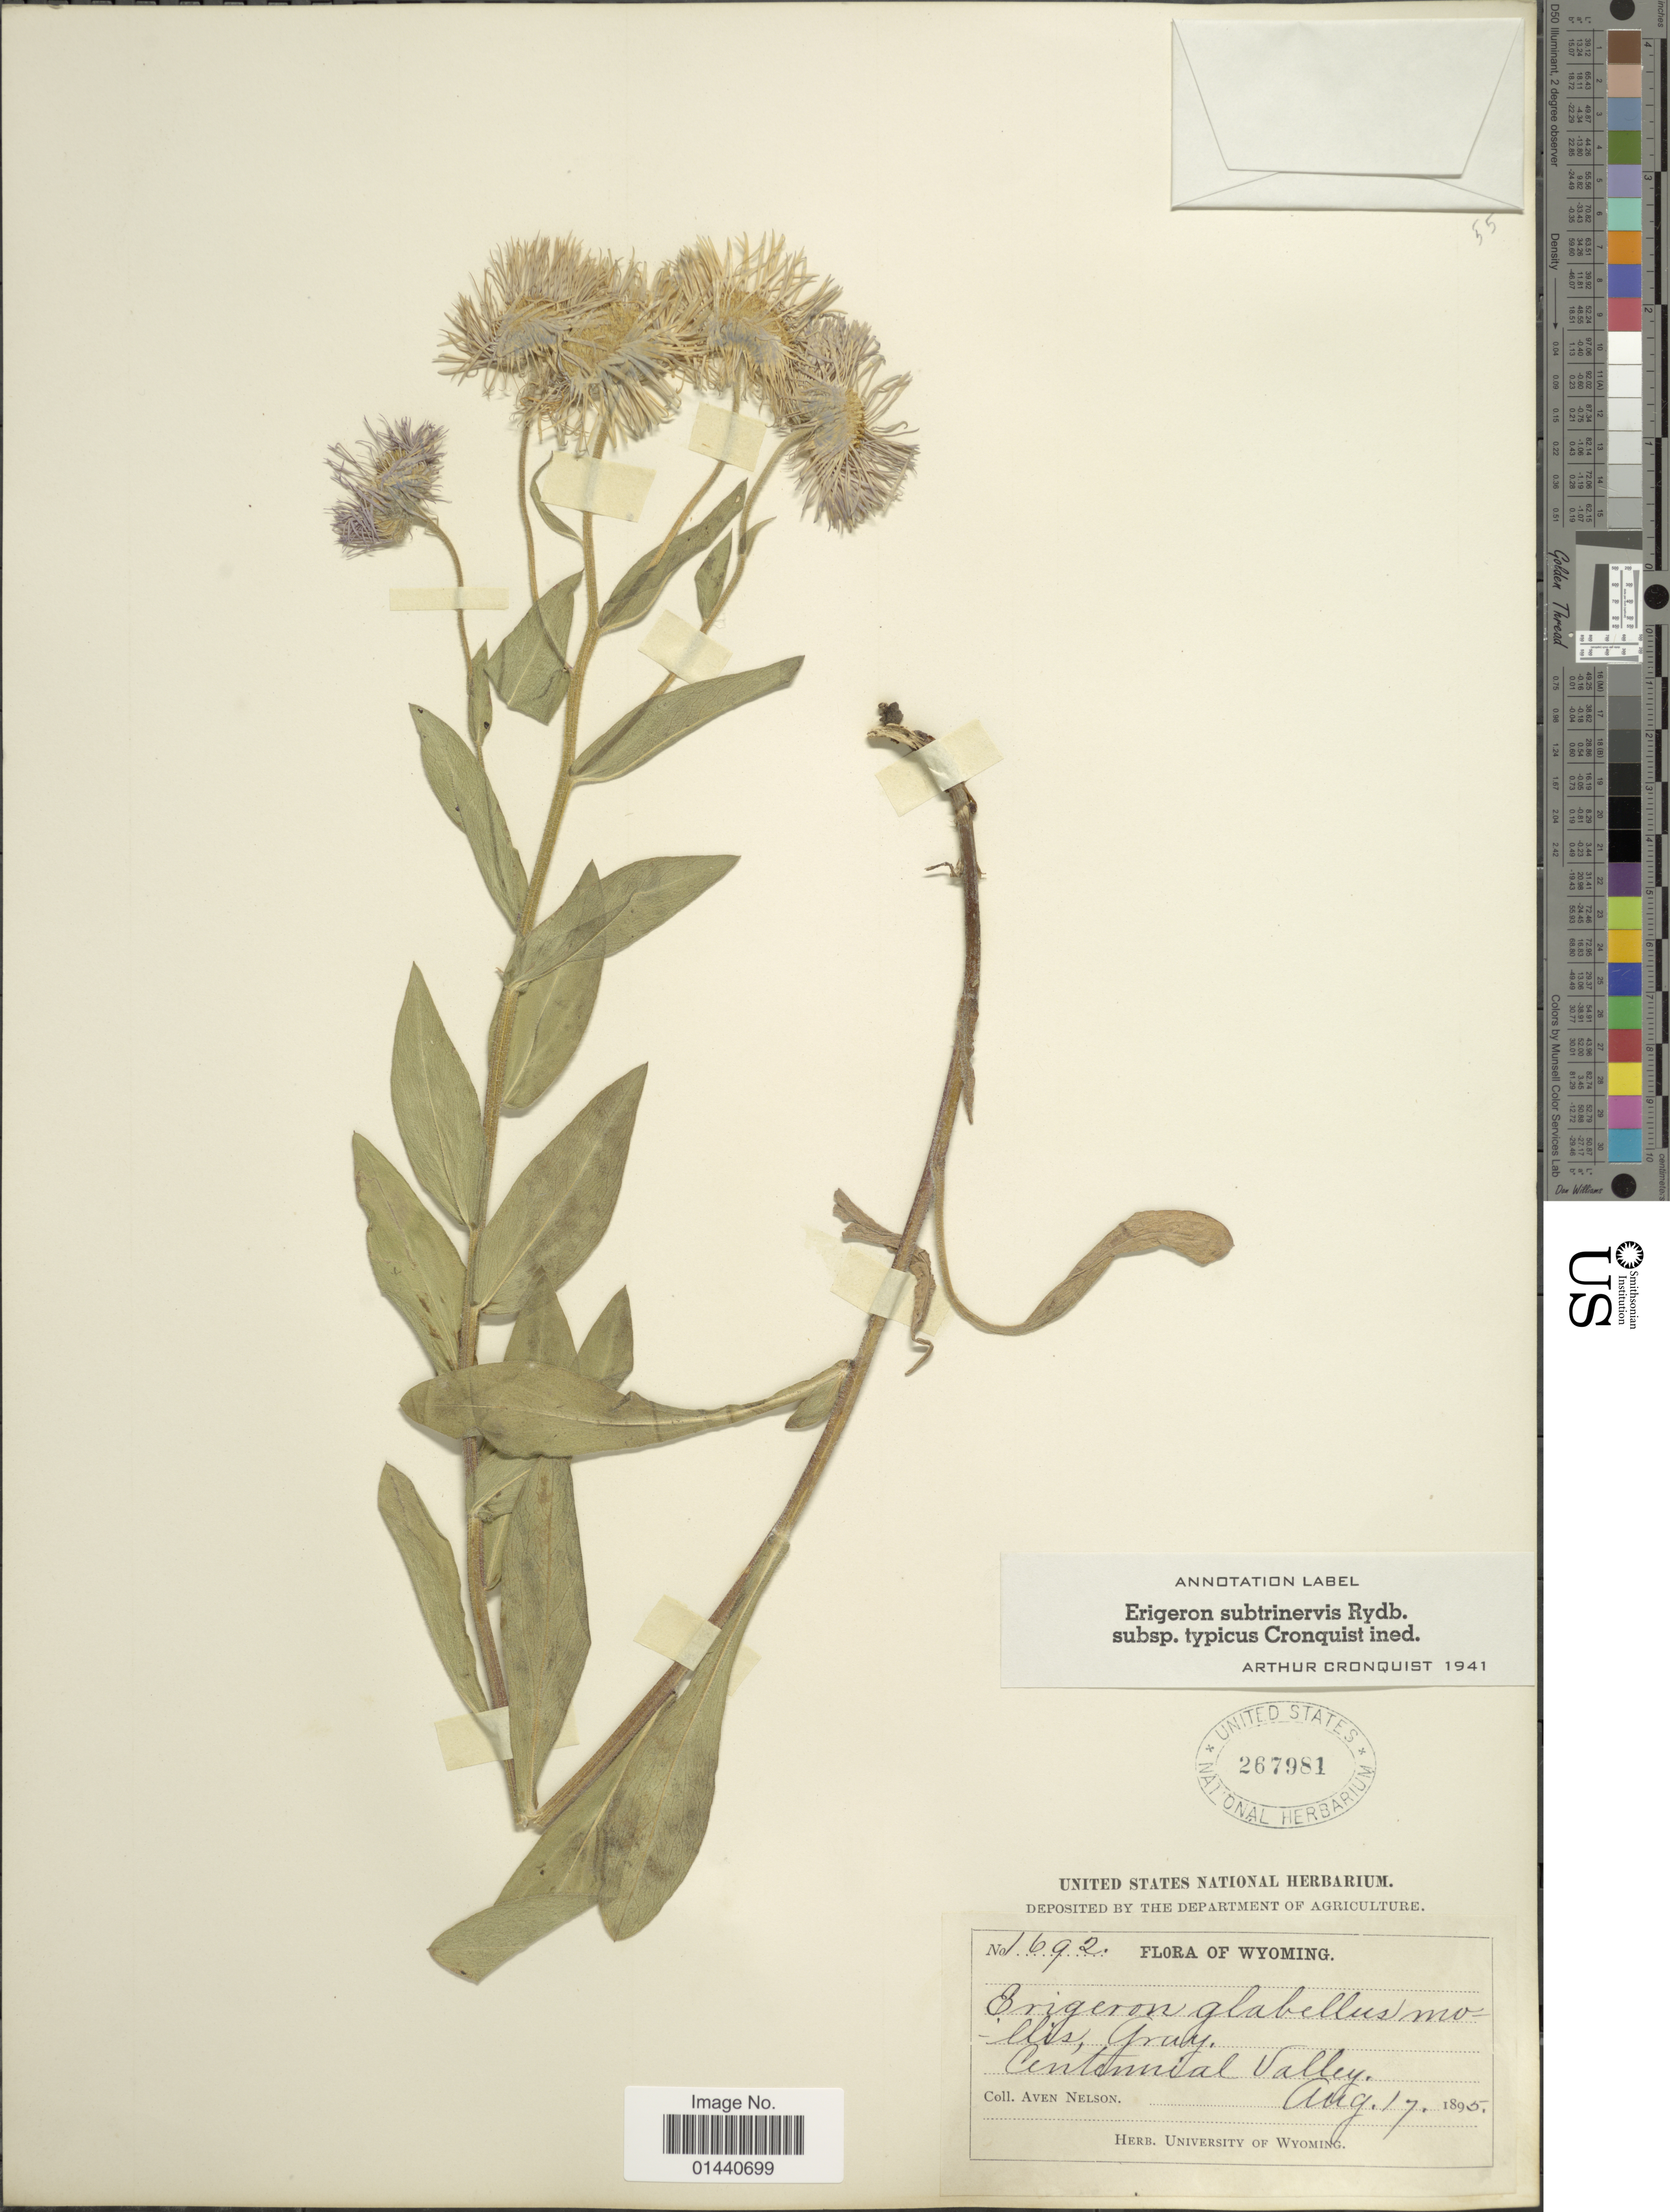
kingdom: Plantae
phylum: Tracheophyta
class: Magnoliopsida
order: Asterales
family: Asteraceae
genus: Erigeron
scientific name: Erigeron subtrinervis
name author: Rydb. ex Porter & Britton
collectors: A. Nelson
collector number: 1692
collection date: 1895-08-17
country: United States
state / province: Wyoming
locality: Centennial Valley.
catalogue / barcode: US 267981